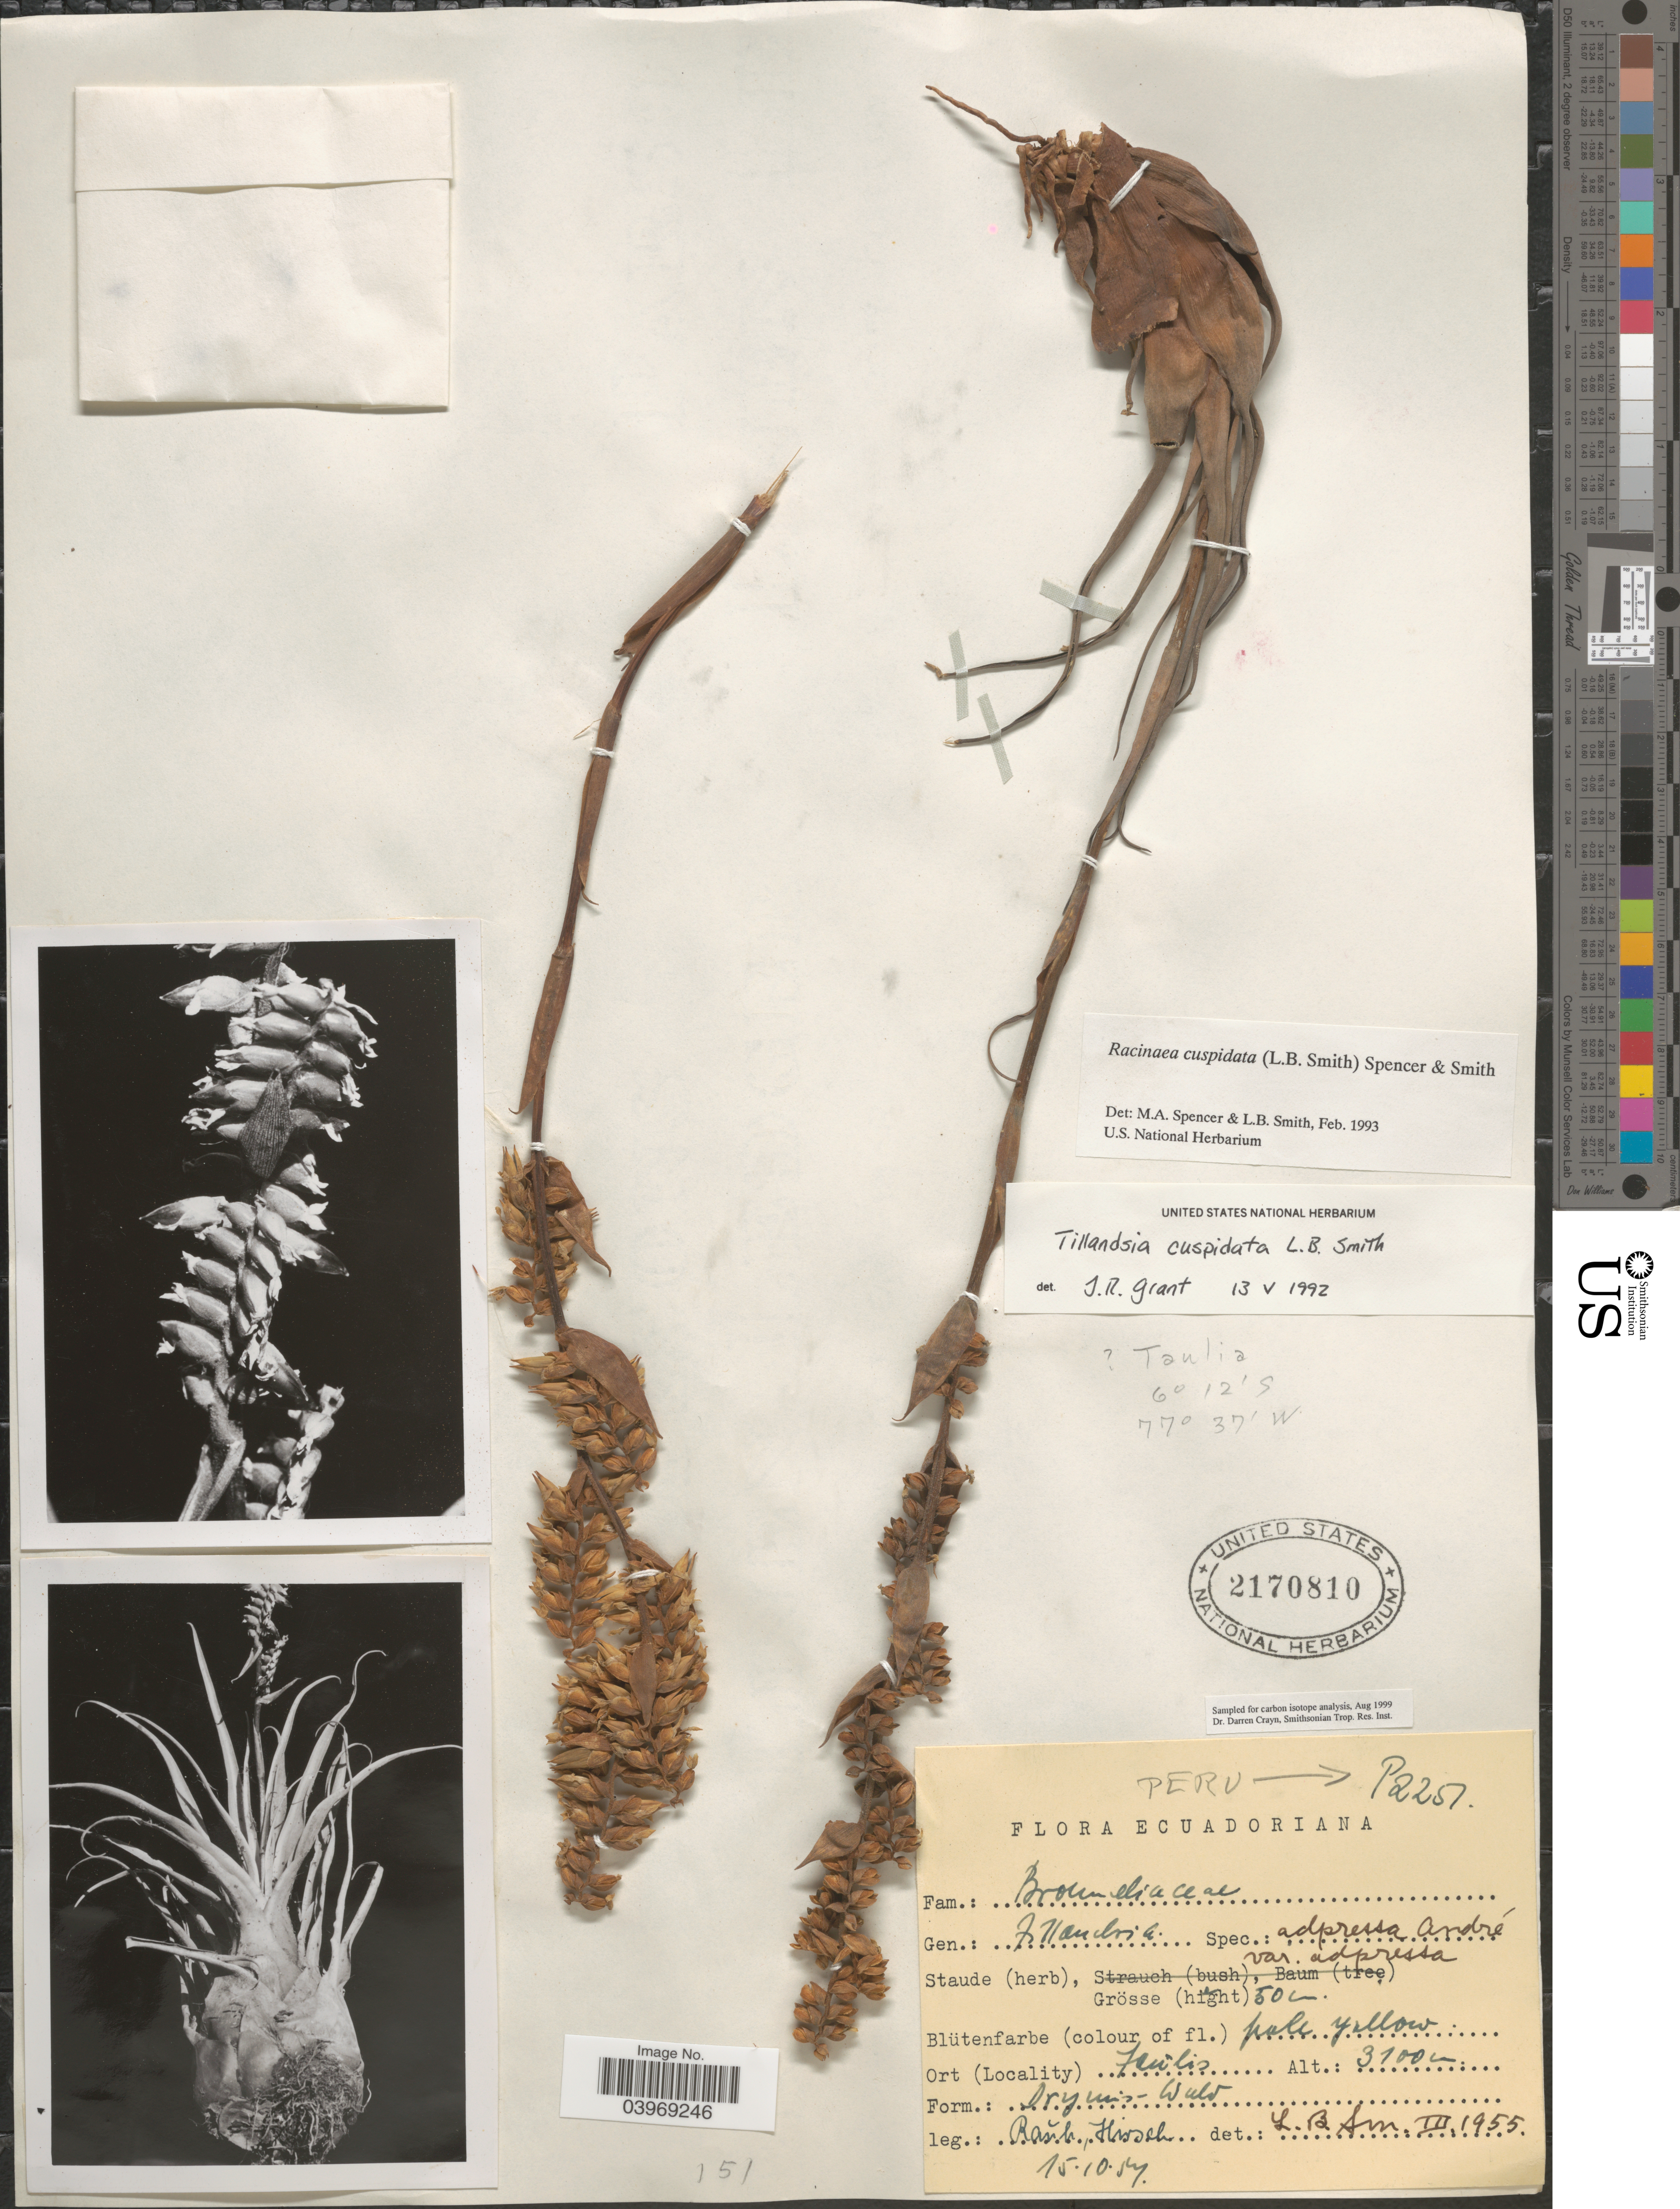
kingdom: Plantae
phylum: Tracheophyta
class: Liliopsida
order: Poales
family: Bromeliaceae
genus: Racinaea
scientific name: Racinaea cuspidata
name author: (L.B. Sm.) M.A. Spencer & L.B. Sm.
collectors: -. Rauh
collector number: P2251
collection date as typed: Transcribed d/m/y: 15/10/54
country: Peru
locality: Taulis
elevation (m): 3100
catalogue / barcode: US 2170810